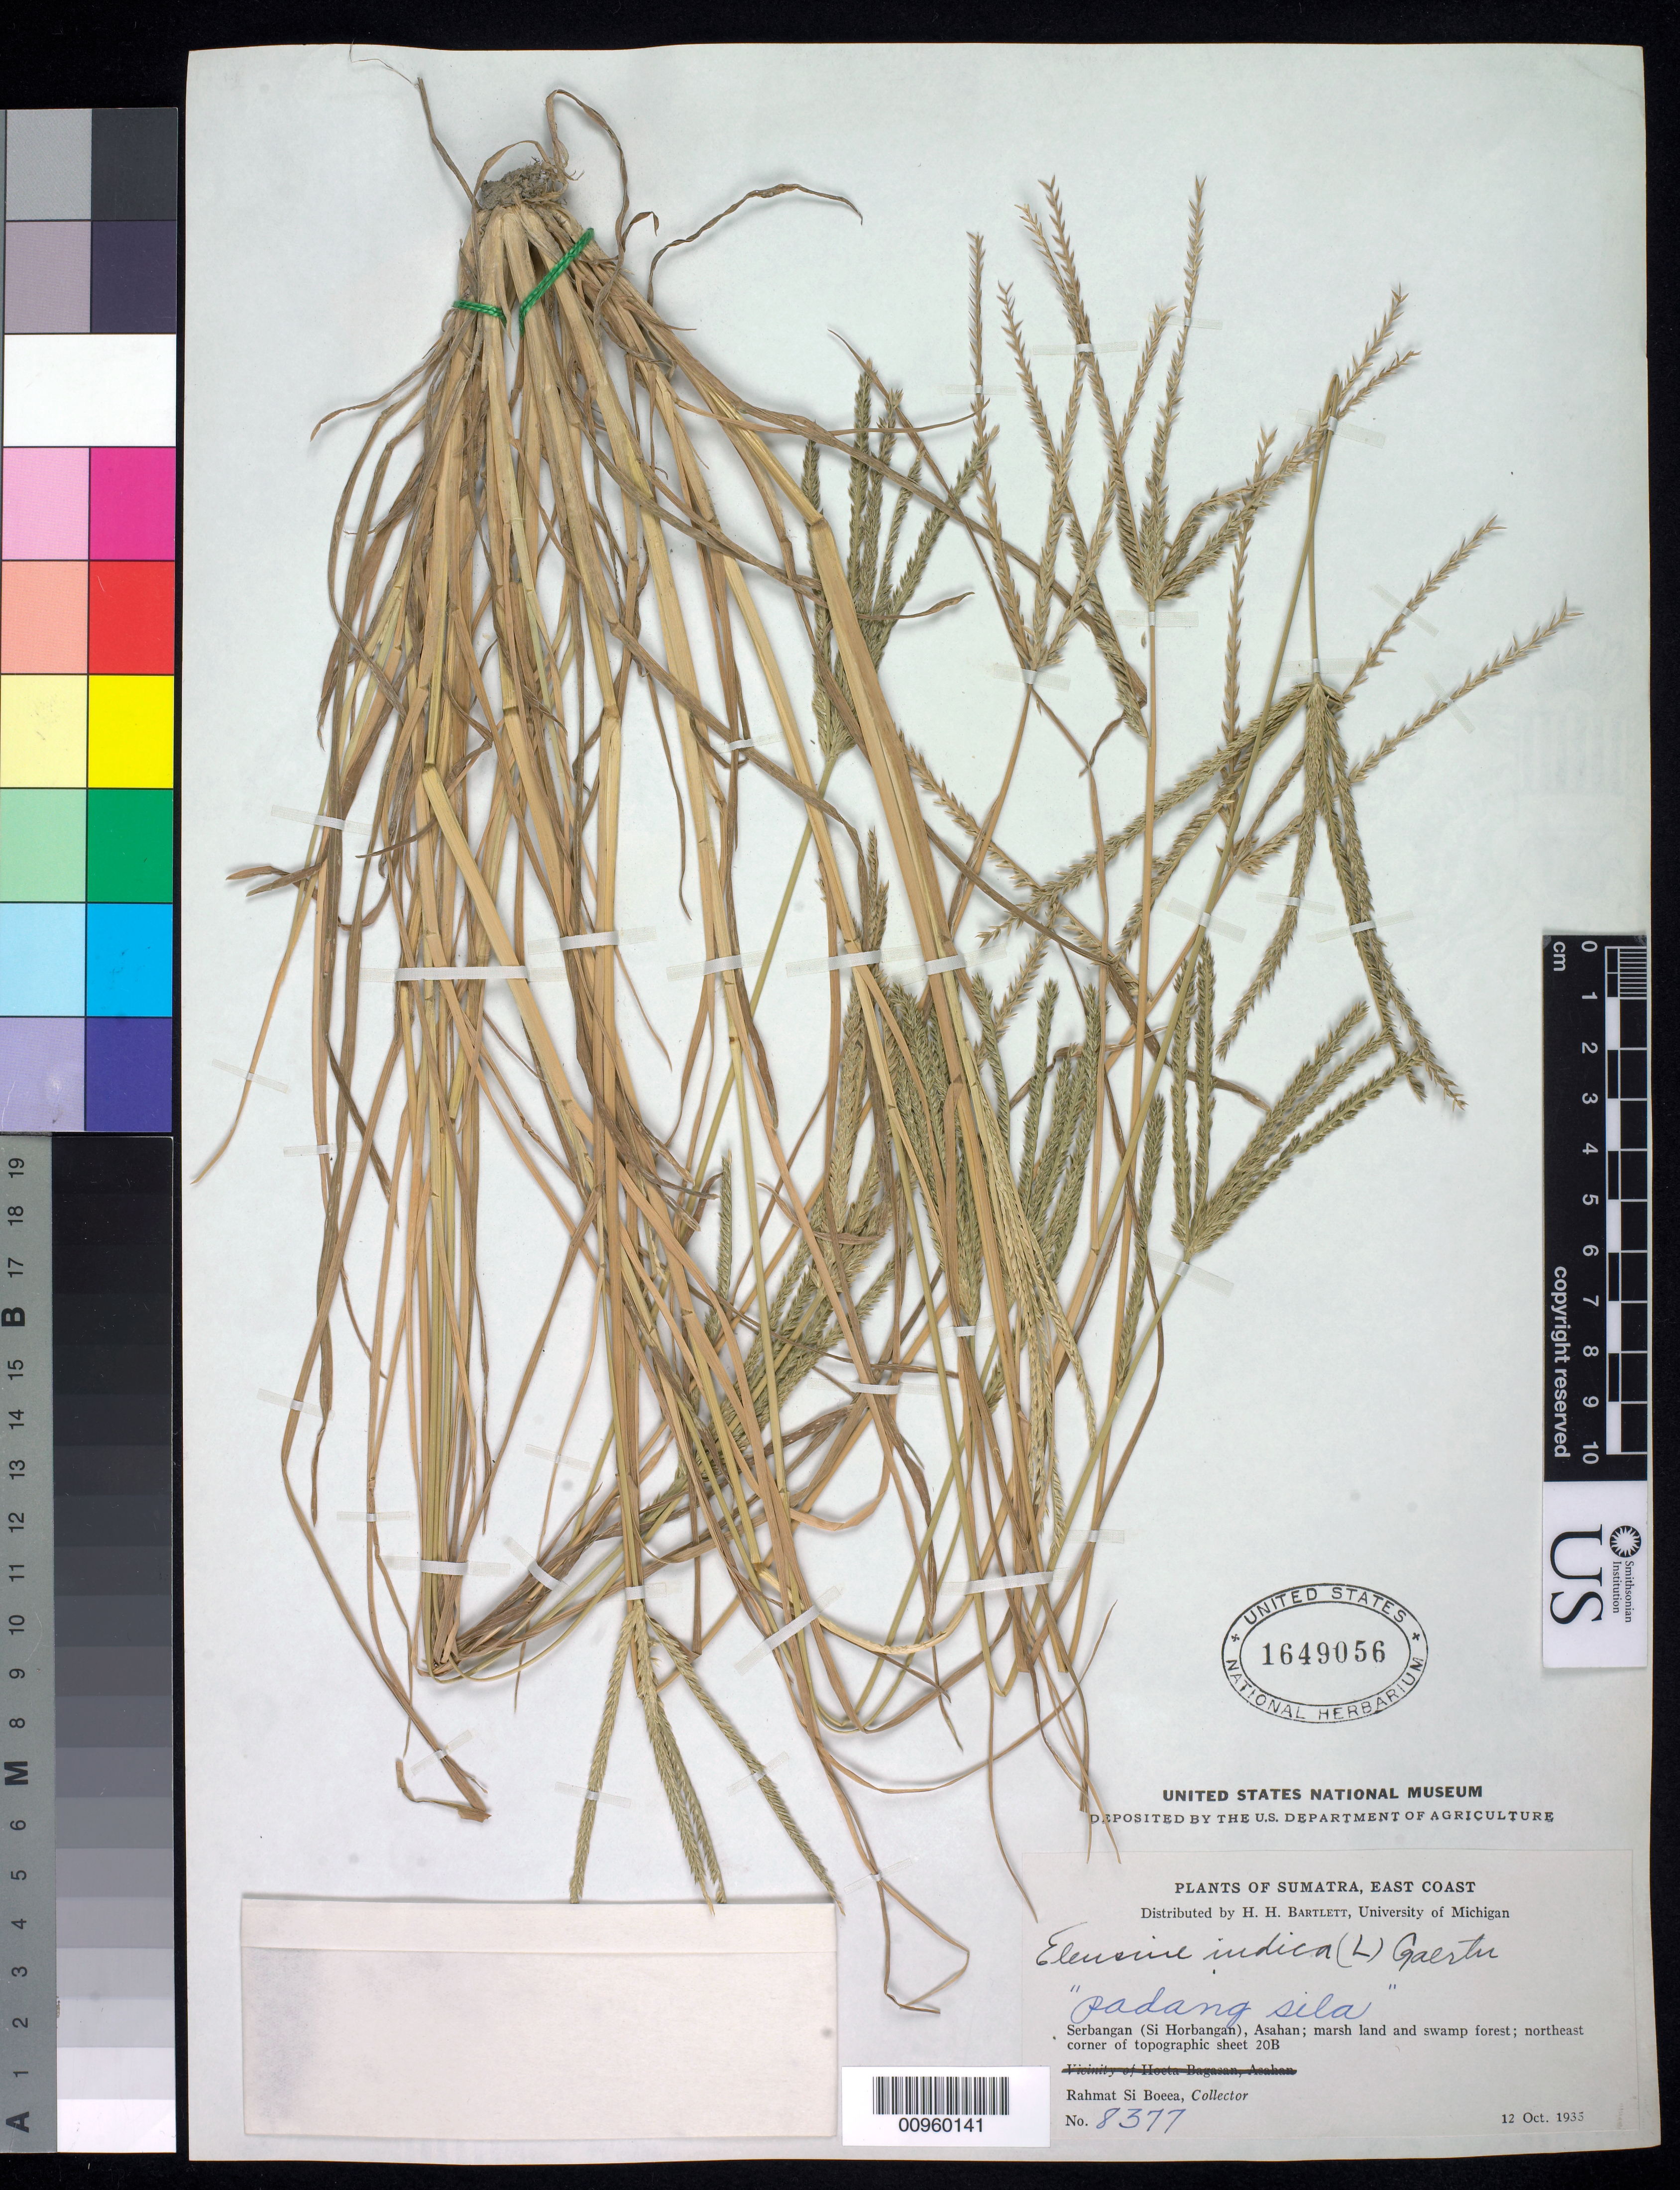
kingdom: Plantae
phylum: Tracheophyta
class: Liliopsida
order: Poales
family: Poaceae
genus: Eleusine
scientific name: Eleusine indica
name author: (L.) Gaertn.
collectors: Rahmat Si Boeea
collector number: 8377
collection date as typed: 12 Oct 1933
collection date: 1933-10-12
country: Indonesia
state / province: Sumatra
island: Sumatra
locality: Marsh land and swamp forest; north east corner of topographic sheet 20B.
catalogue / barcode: US 1649056